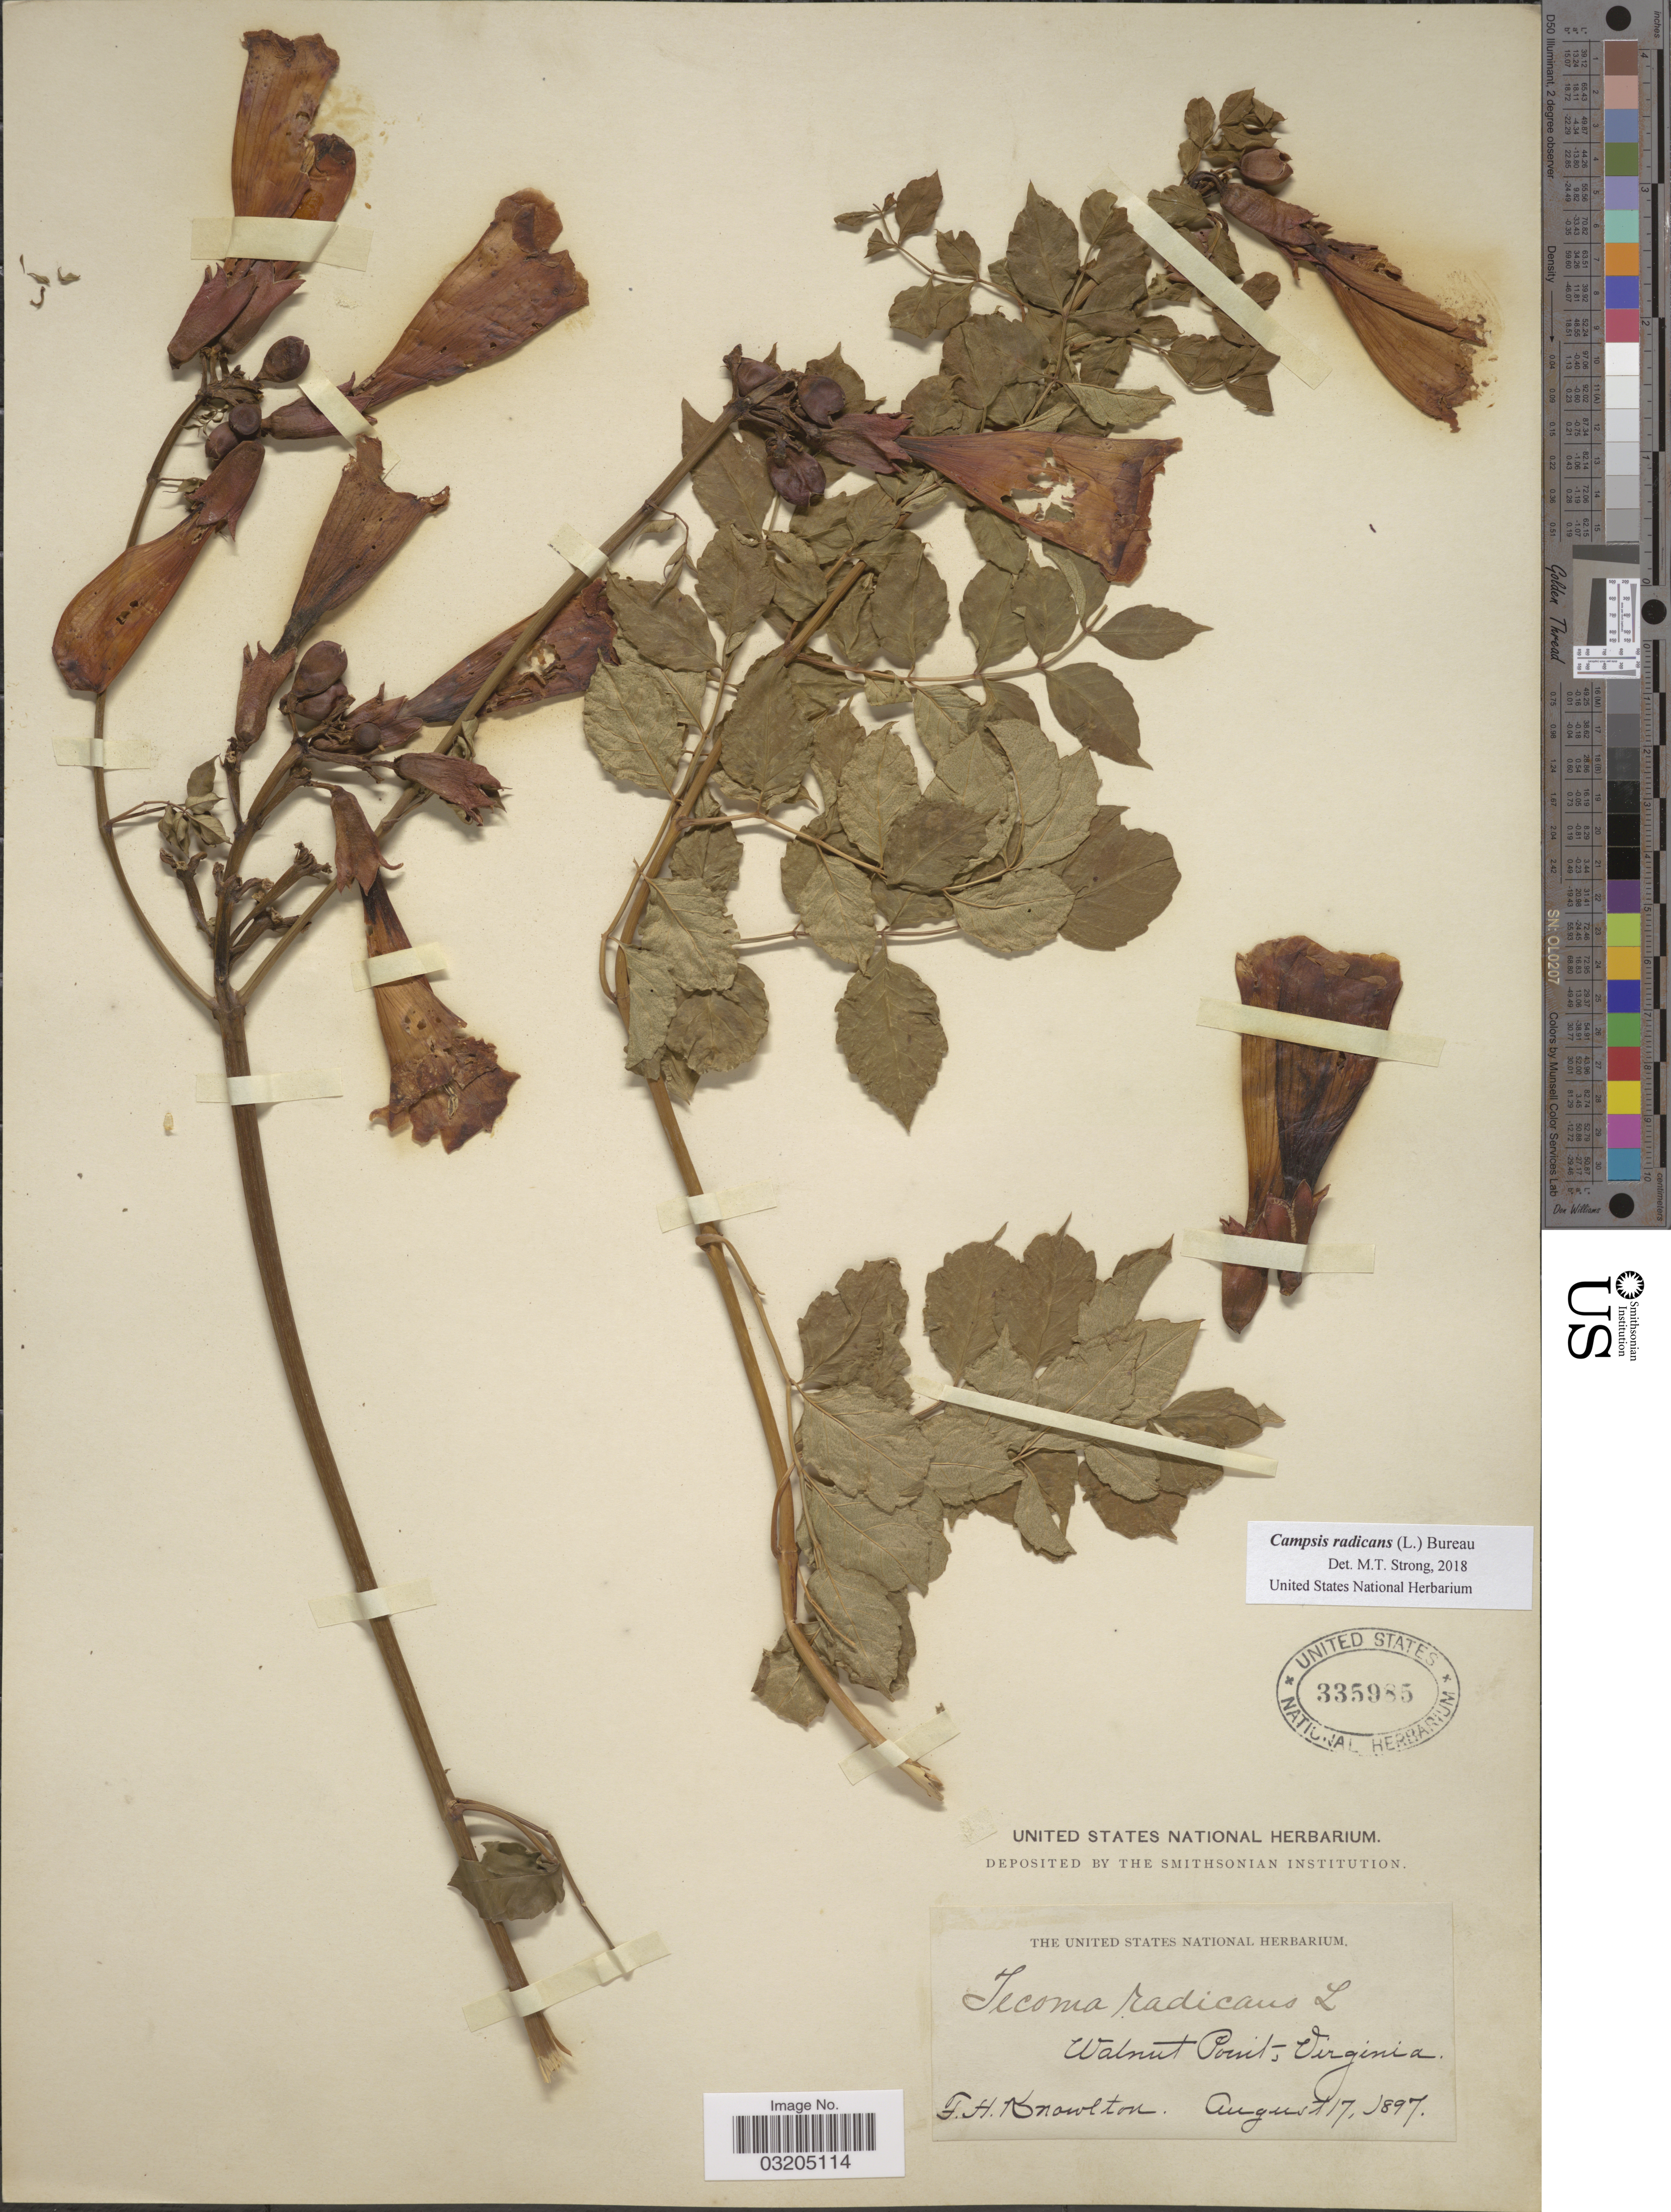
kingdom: Plantae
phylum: Tracheophyta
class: Magnoliopsida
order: Lamiales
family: Bignoniaceae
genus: Campsis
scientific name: Campsis radicans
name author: (L.) Seem.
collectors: F. H. Knowlton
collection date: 1897-08-17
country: United States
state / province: Virginia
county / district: Northumberland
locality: Walnut Point.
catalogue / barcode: US 335985